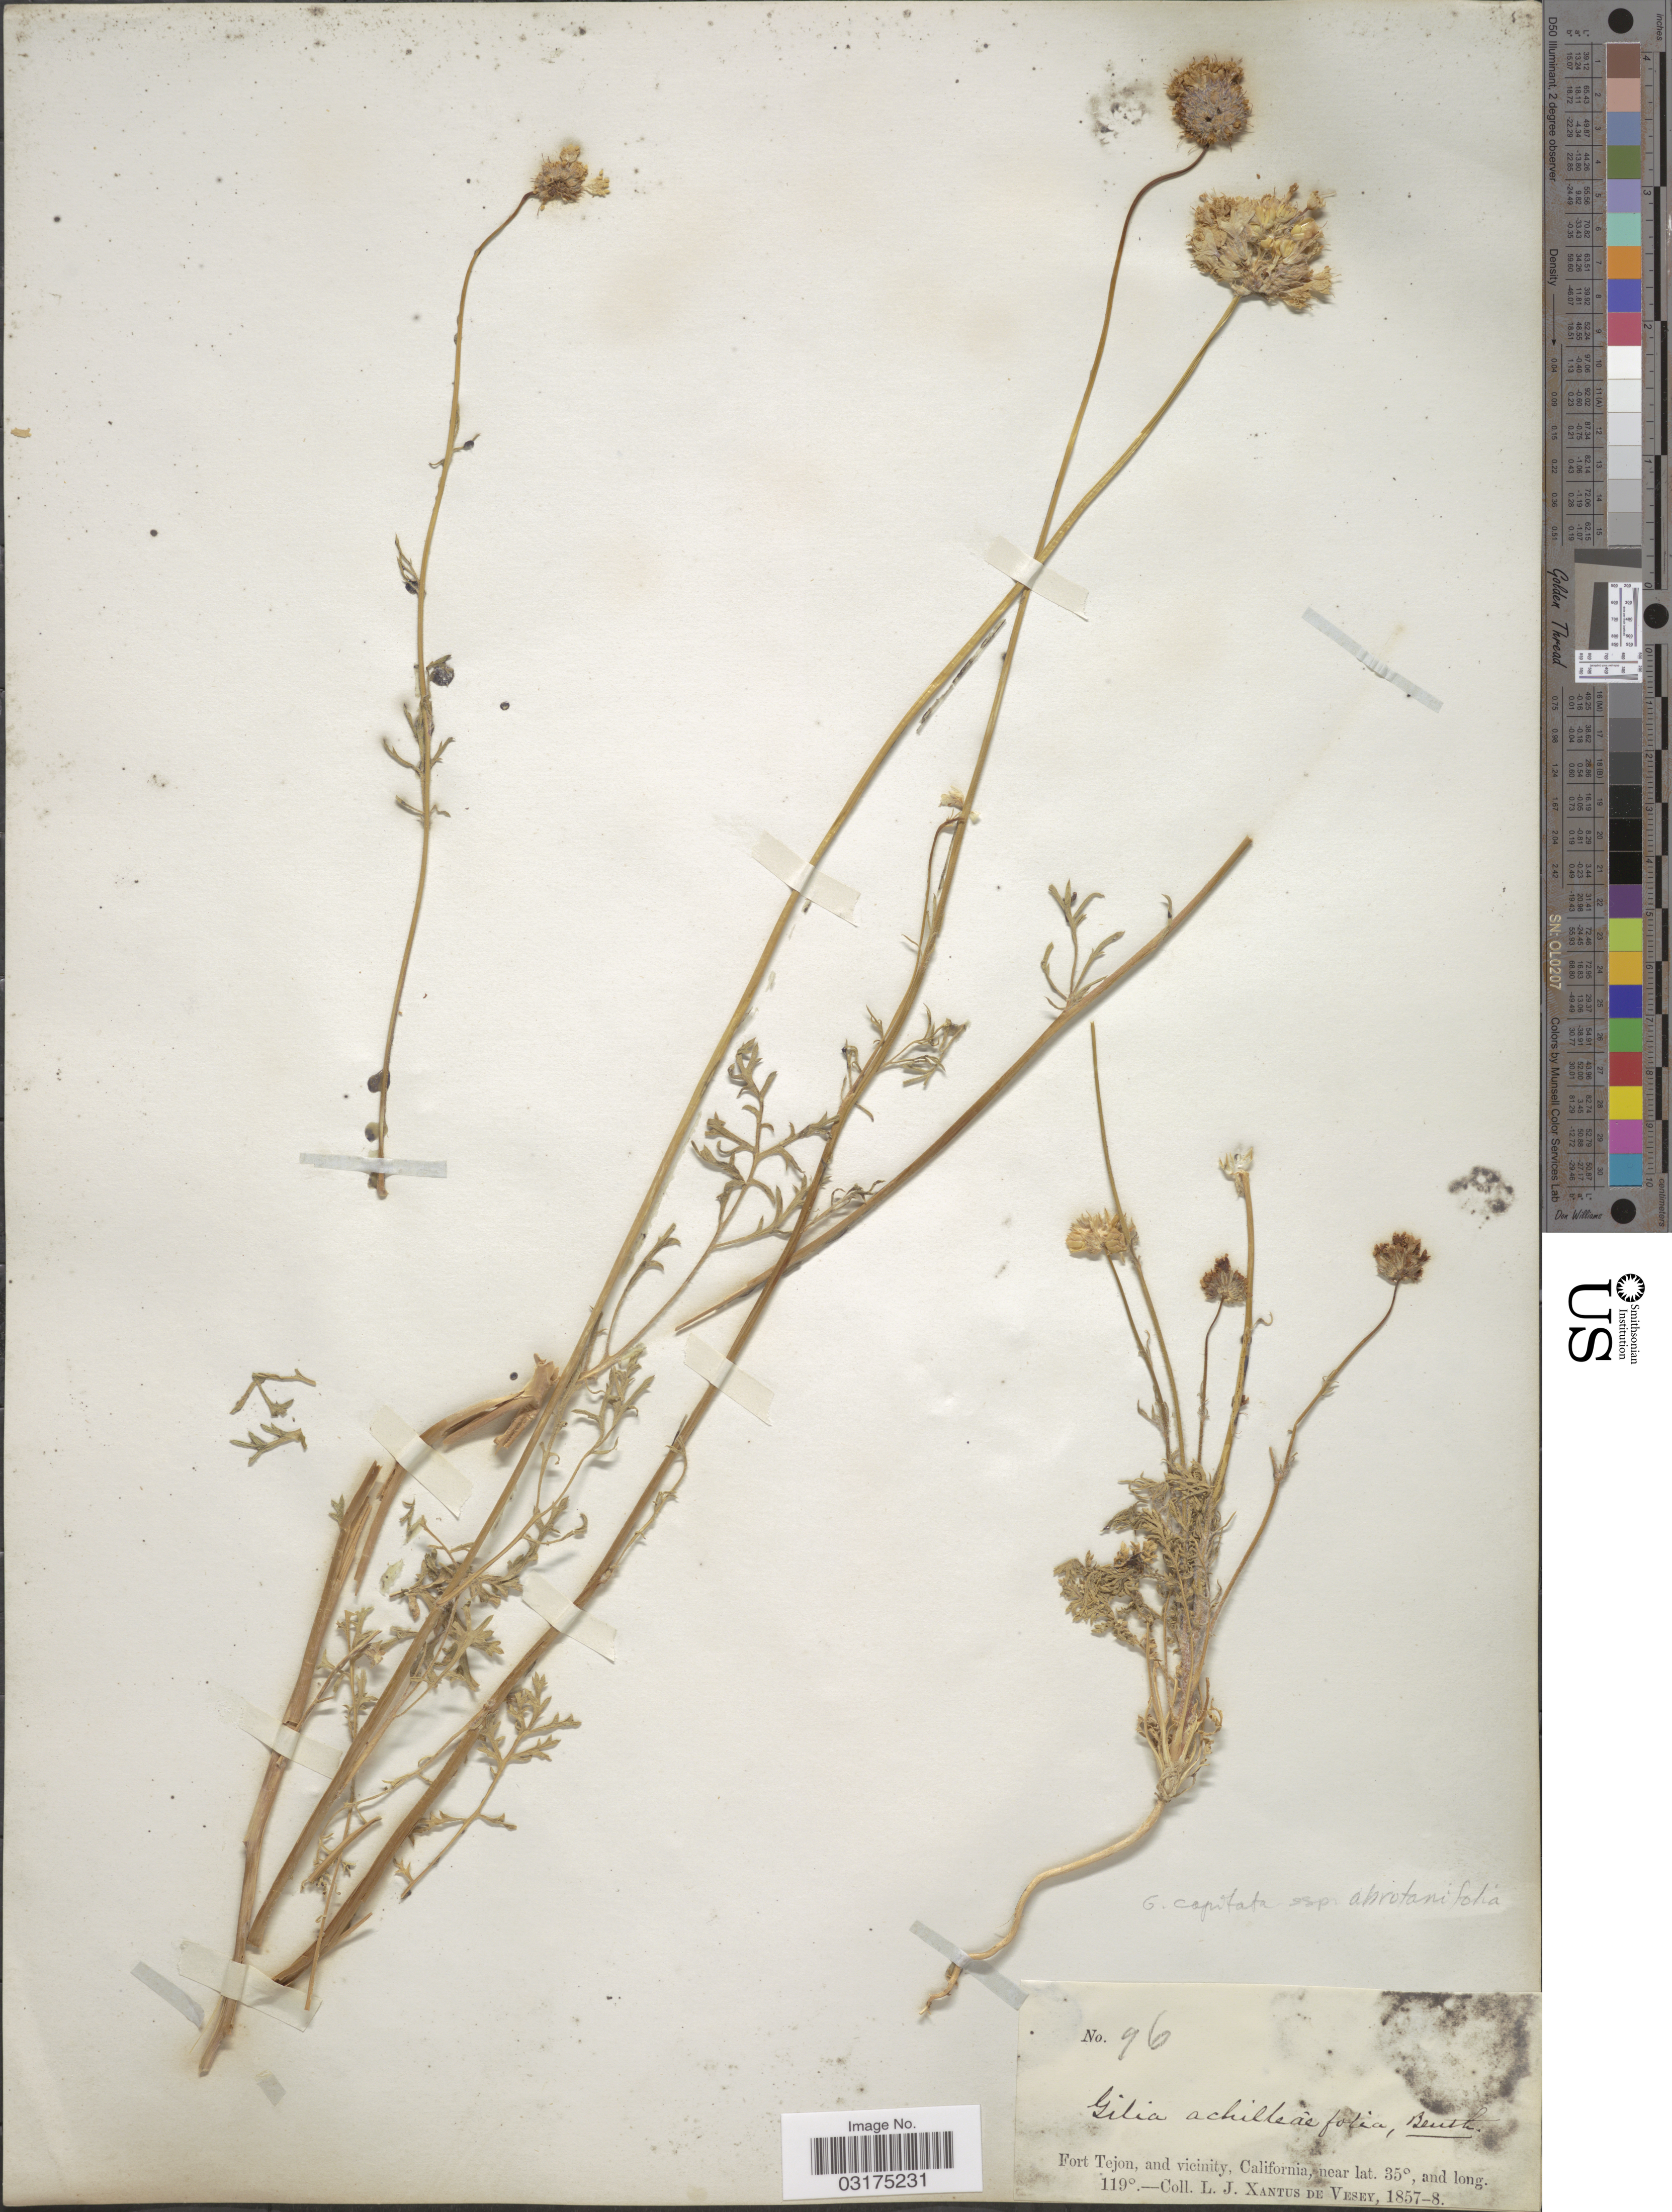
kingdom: Plantae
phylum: Tracheophyta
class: Magnoliopsida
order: Ericales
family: Polemoniaceae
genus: Gilia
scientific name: Gilia capitata subsp. abrotanifolia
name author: (Nutt. ex Greene) V.E. Grant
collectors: L. Xantus de Vesey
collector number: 96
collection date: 1857/1858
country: United States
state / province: California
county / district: Kern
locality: Fort Tejon, and vicinity.